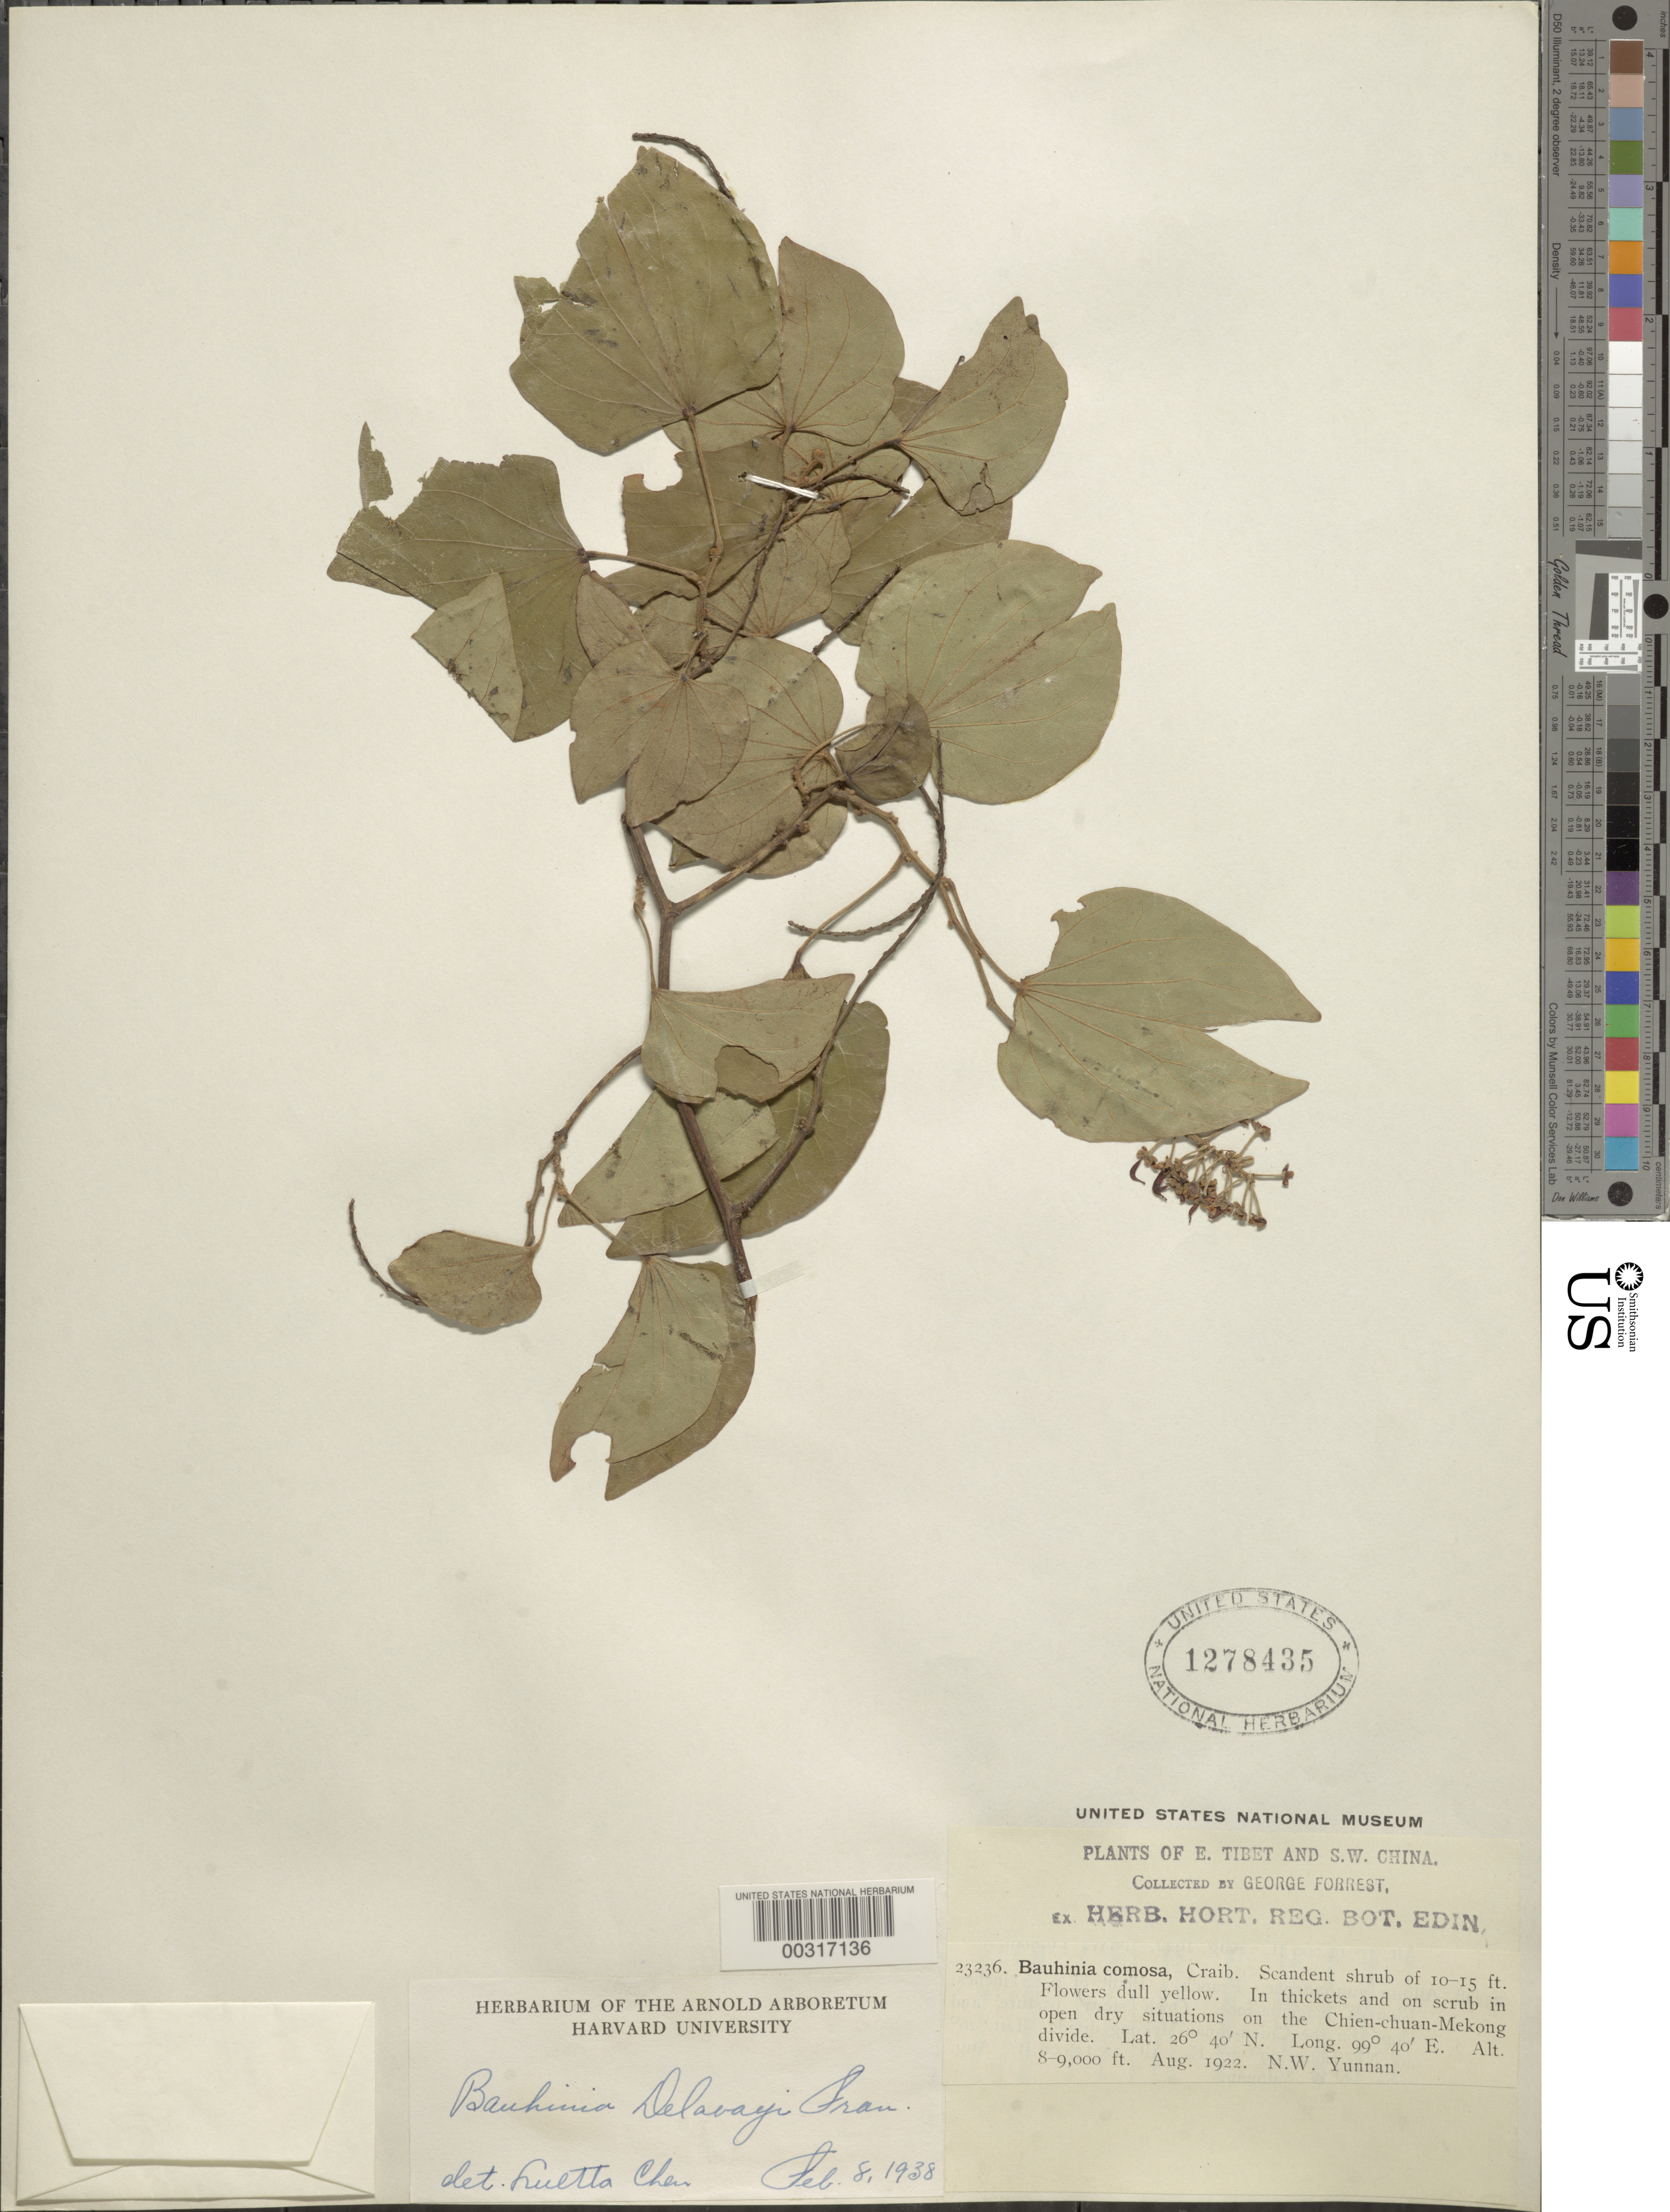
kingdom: Plantae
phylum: Tracheophyta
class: Magnoliopsida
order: Fabales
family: Fabaceae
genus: Phanera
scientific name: Phanera delavayi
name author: (Franch.) Sinou & Bruneau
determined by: U.S. National Herbarium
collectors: G. Forrest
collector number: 23236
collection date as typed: Aug 1922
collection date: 1922-08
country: China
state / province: Yunnan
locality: On chien-chuan-mekong divide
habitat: In thickets and in open dry situations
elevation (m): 2438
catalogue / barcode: US 1278435